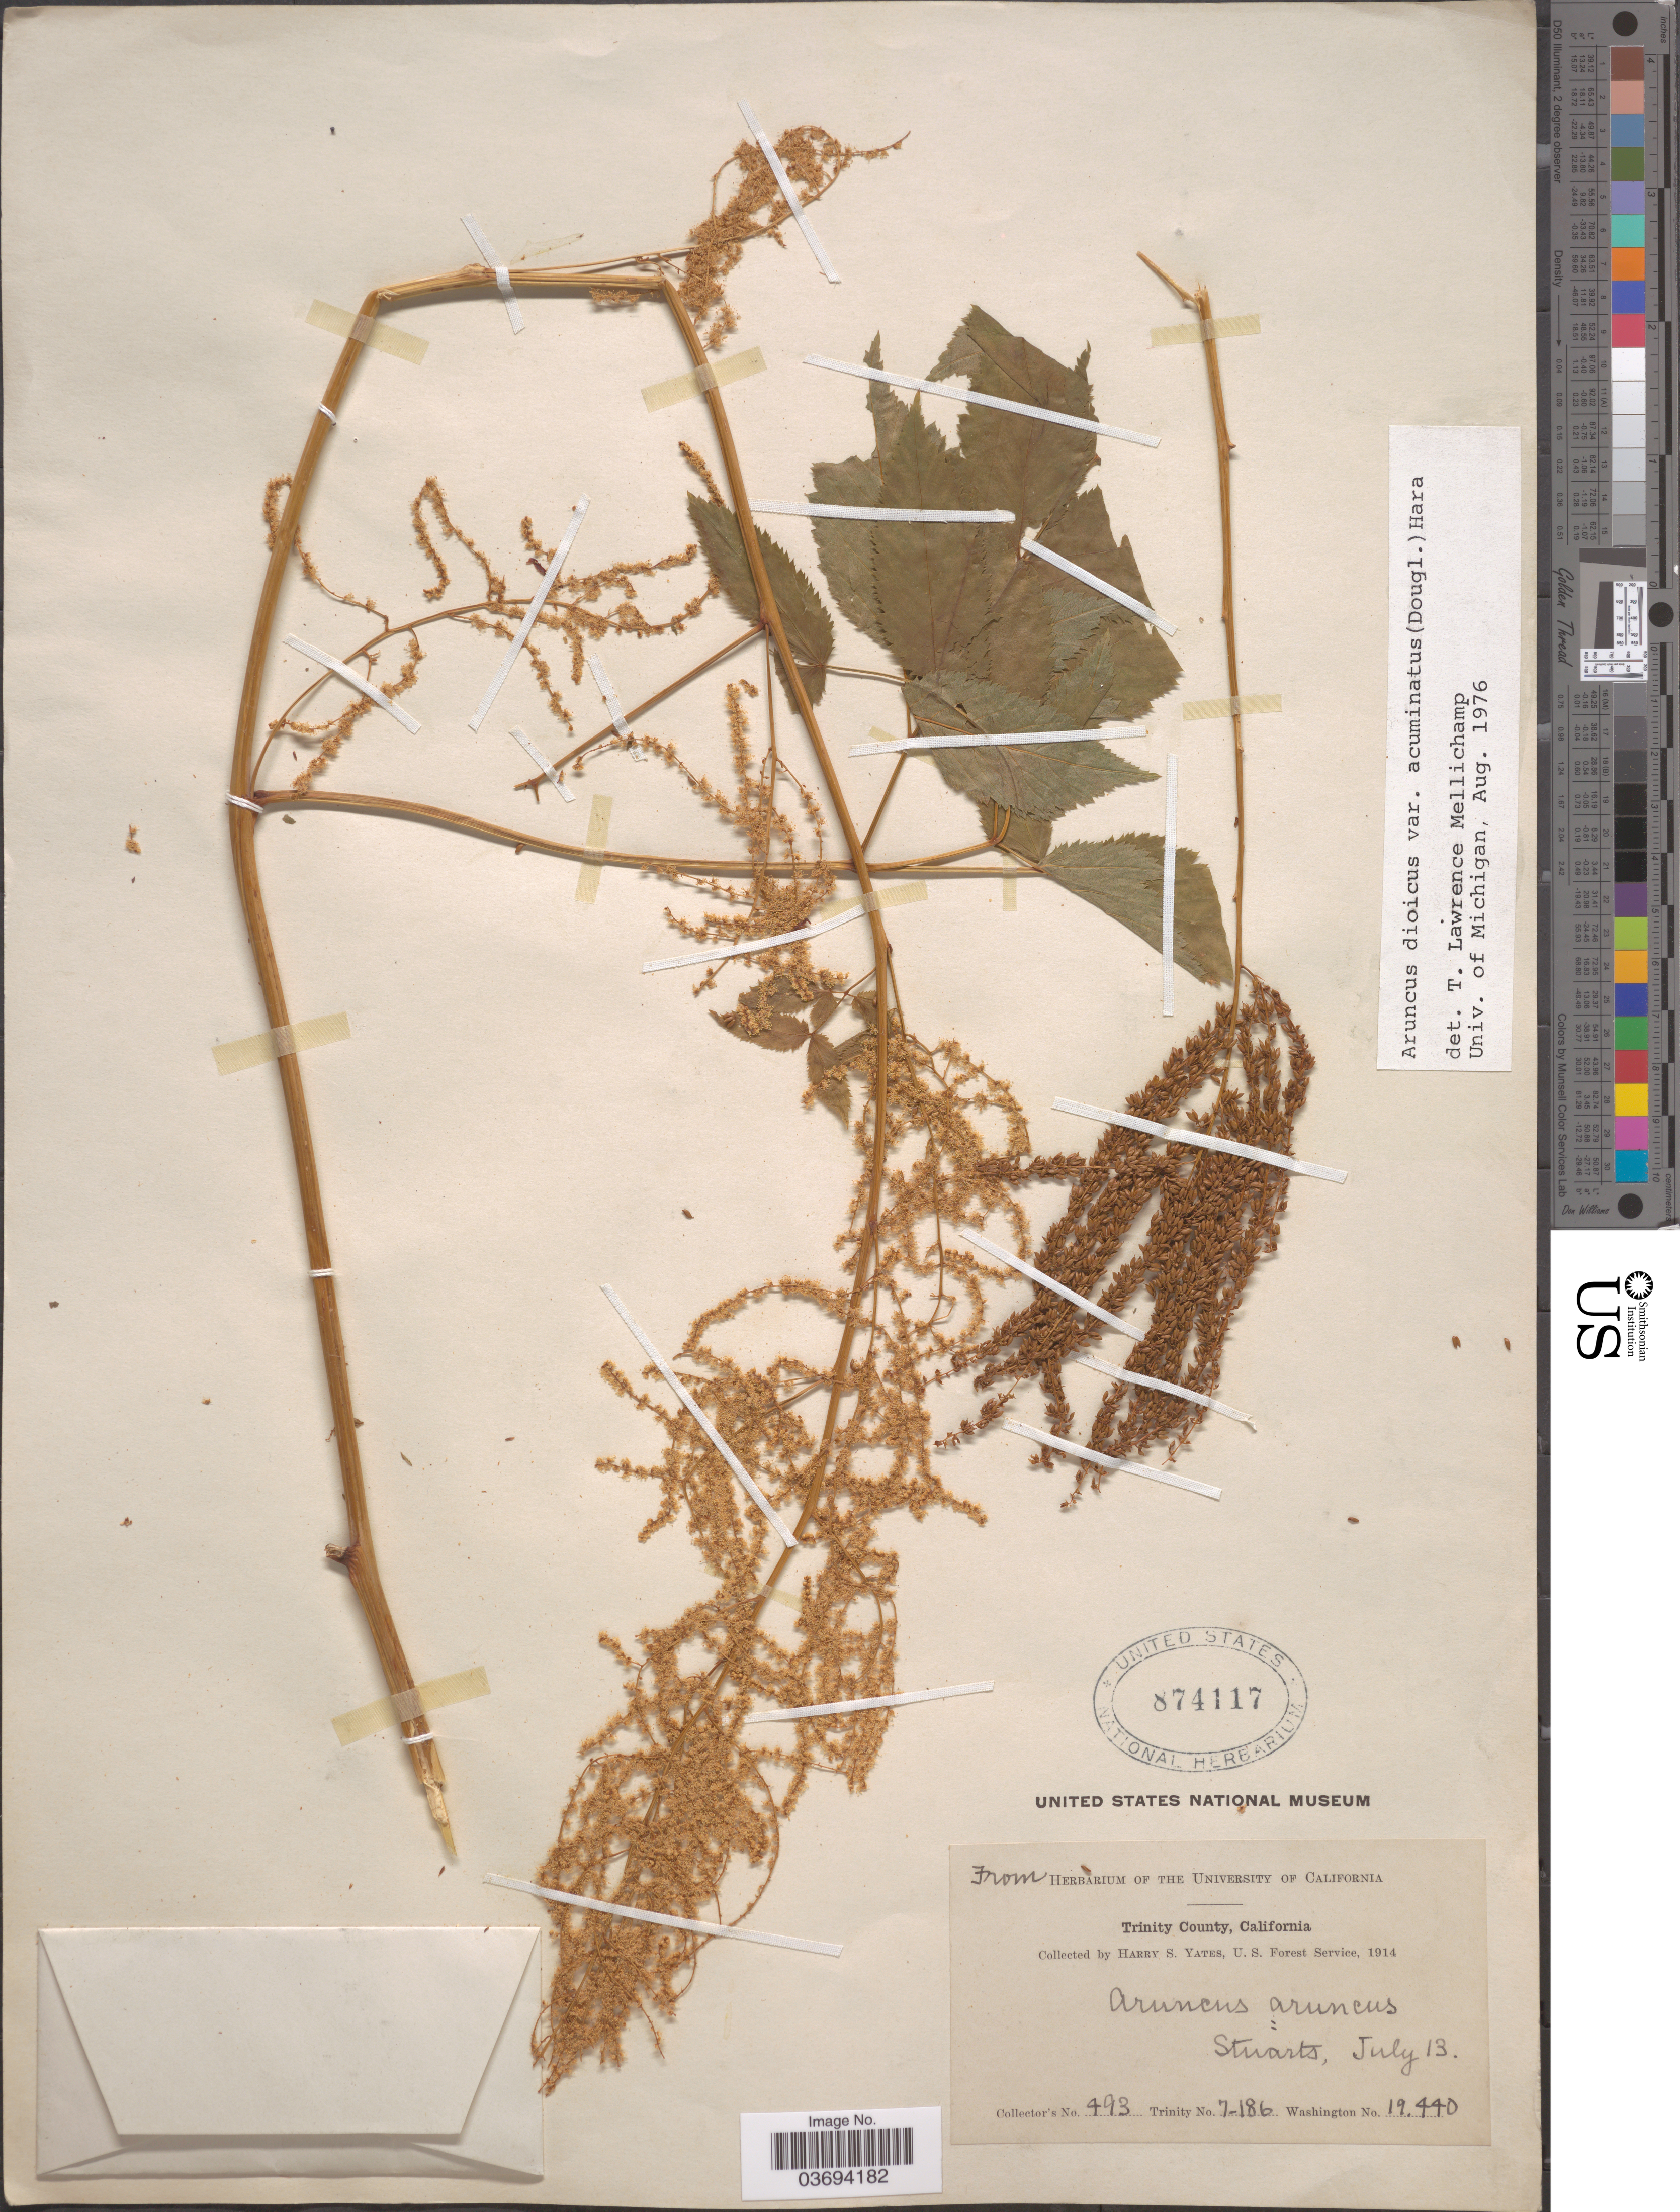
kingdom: Plantae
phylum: Tracheophyta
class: Magnoliopsida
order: Rosales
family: Rosaceae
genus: Aruncus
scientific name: Aruncus dioicus var. acuminatus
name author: (Rydb.) H. Hara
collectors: H. S. Yates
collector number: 493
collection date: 1914-07-13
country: United States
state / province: California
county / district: Trinity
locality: Trinity County. Stuarts.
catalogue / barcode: US 874117